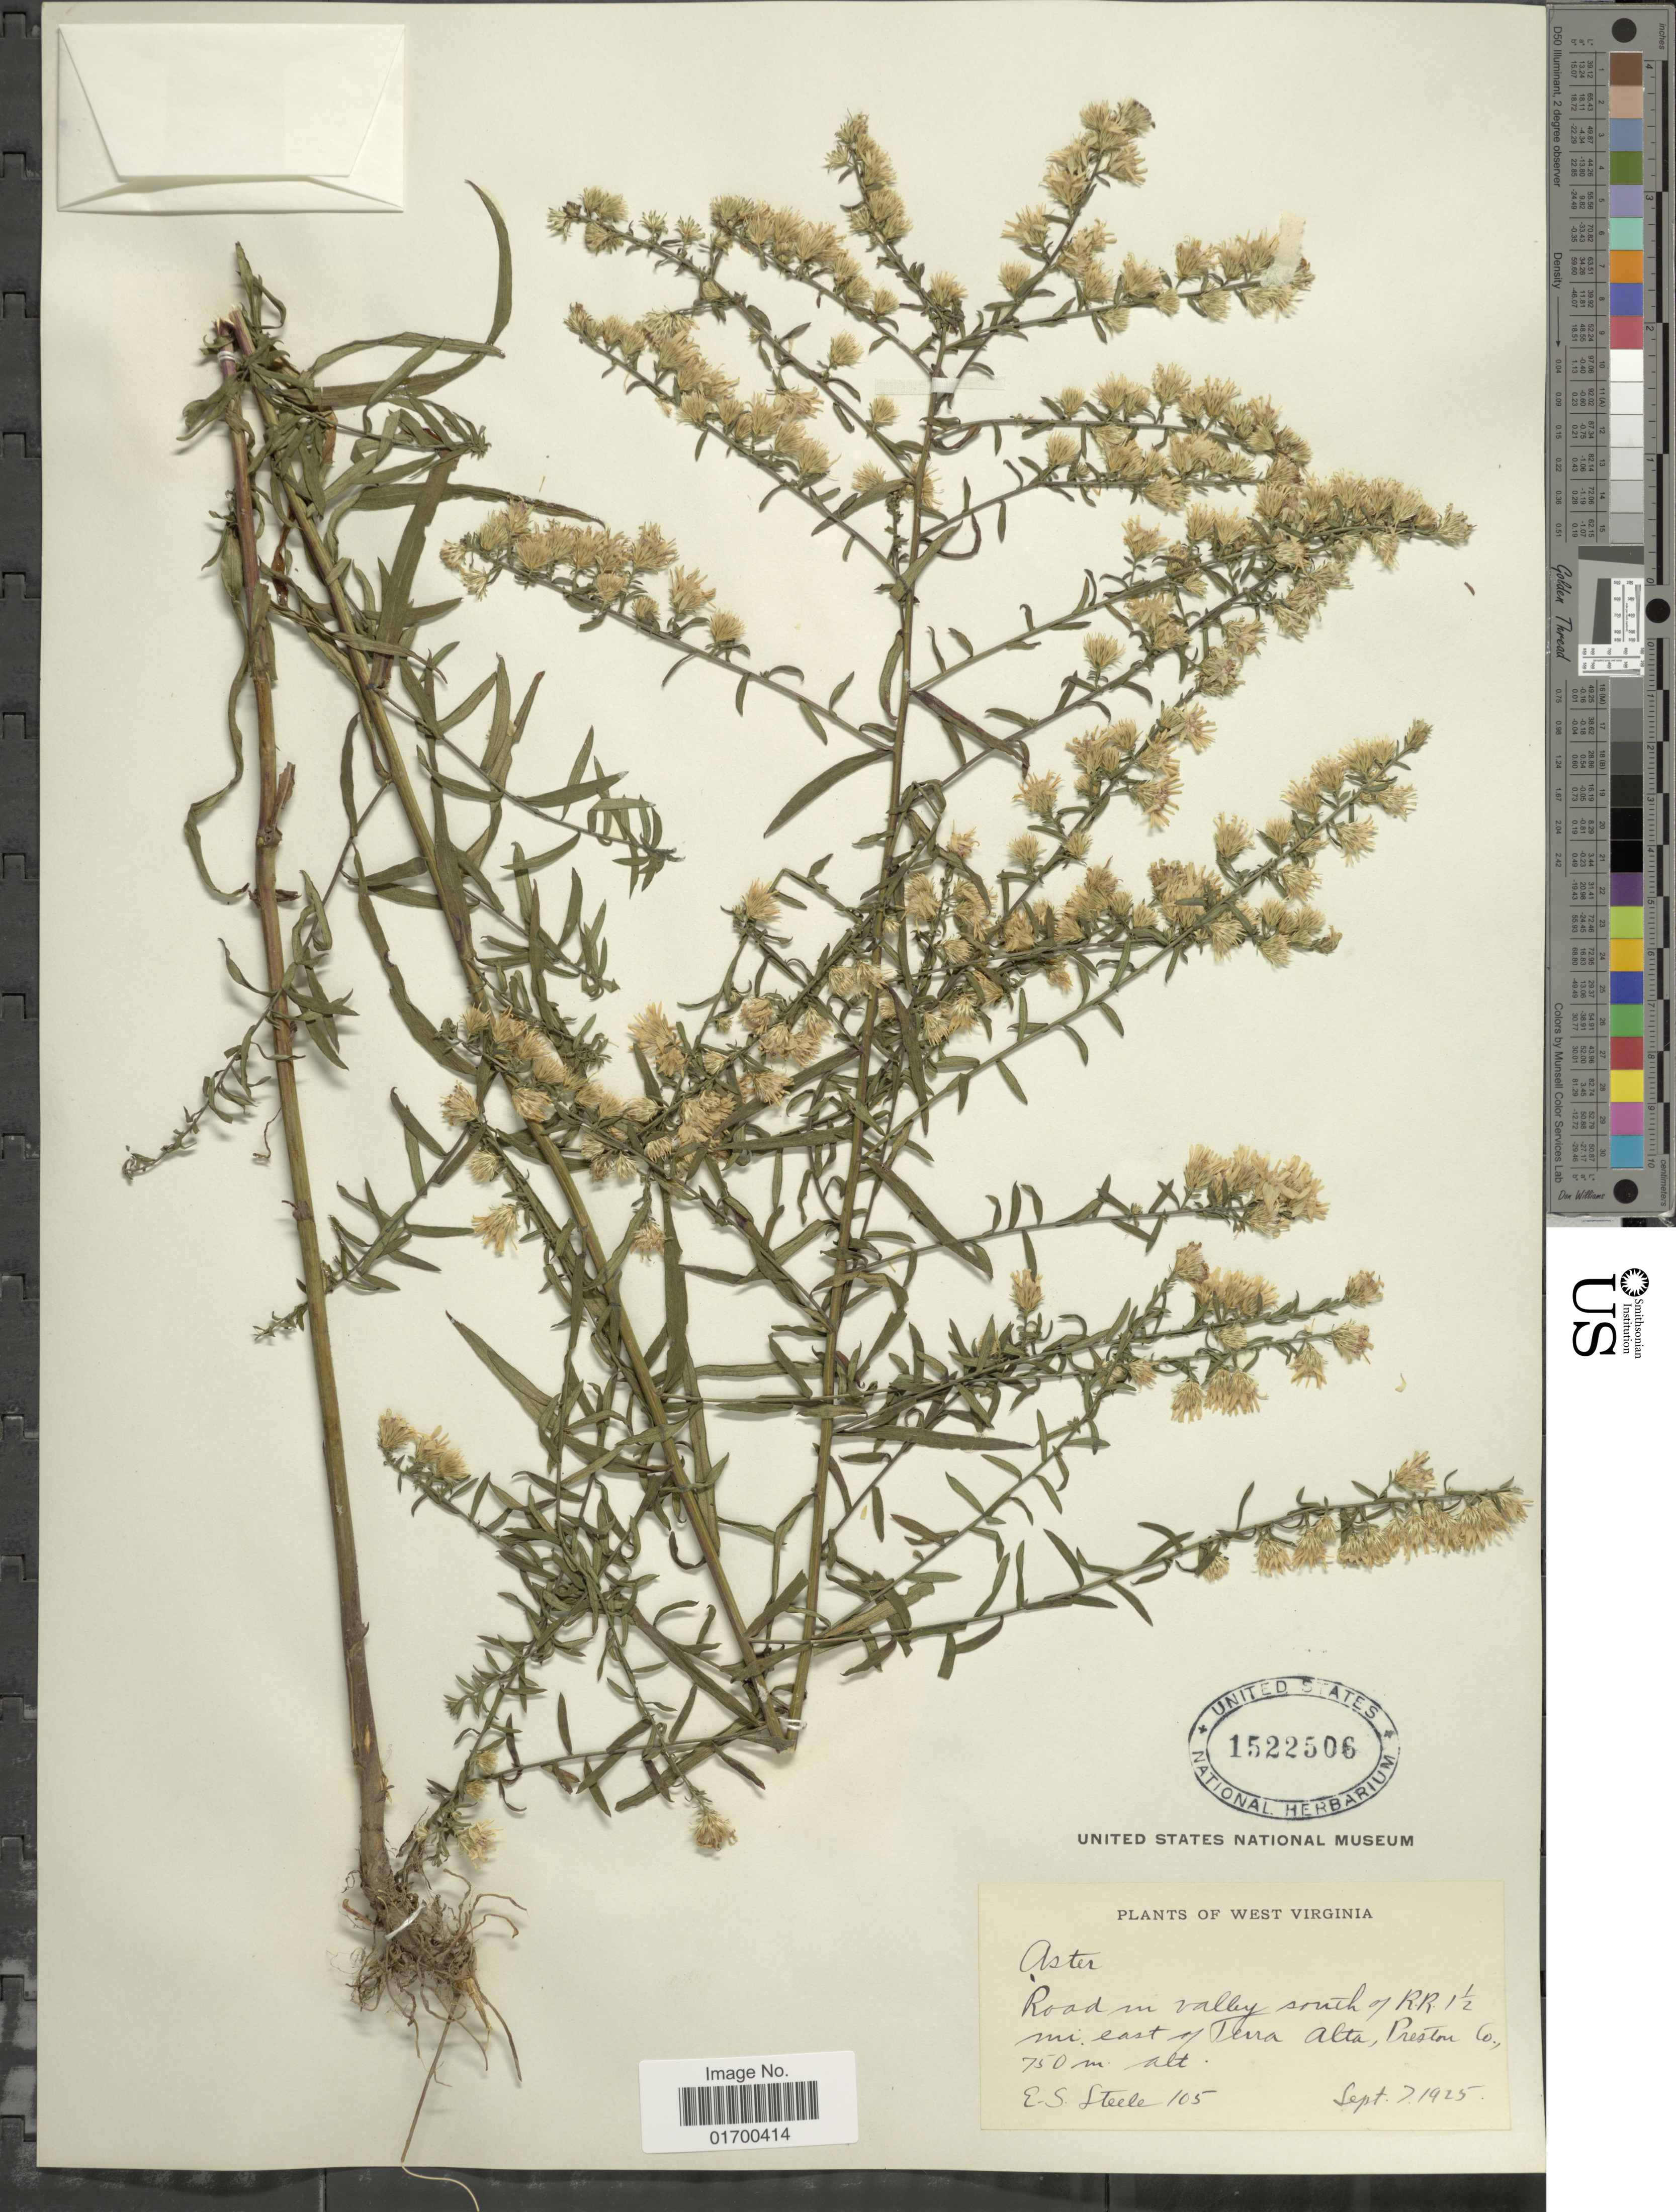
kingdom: Plantae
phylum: Tracheophyta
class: Magnoliopsida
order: Asterales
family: Asteraceae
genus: Symphyotrichum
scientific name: Symphyotrichum lateriflorum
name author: (L.) Á. Löve & D. Löve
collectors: E. Steele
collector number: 105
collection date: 1925-09-07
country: United States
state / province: West Virginia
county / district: Preston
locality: Road in valley south of RR 1½ mi. east of Tena Alta, Preston Co.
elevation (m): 750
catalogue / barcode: US 1522506